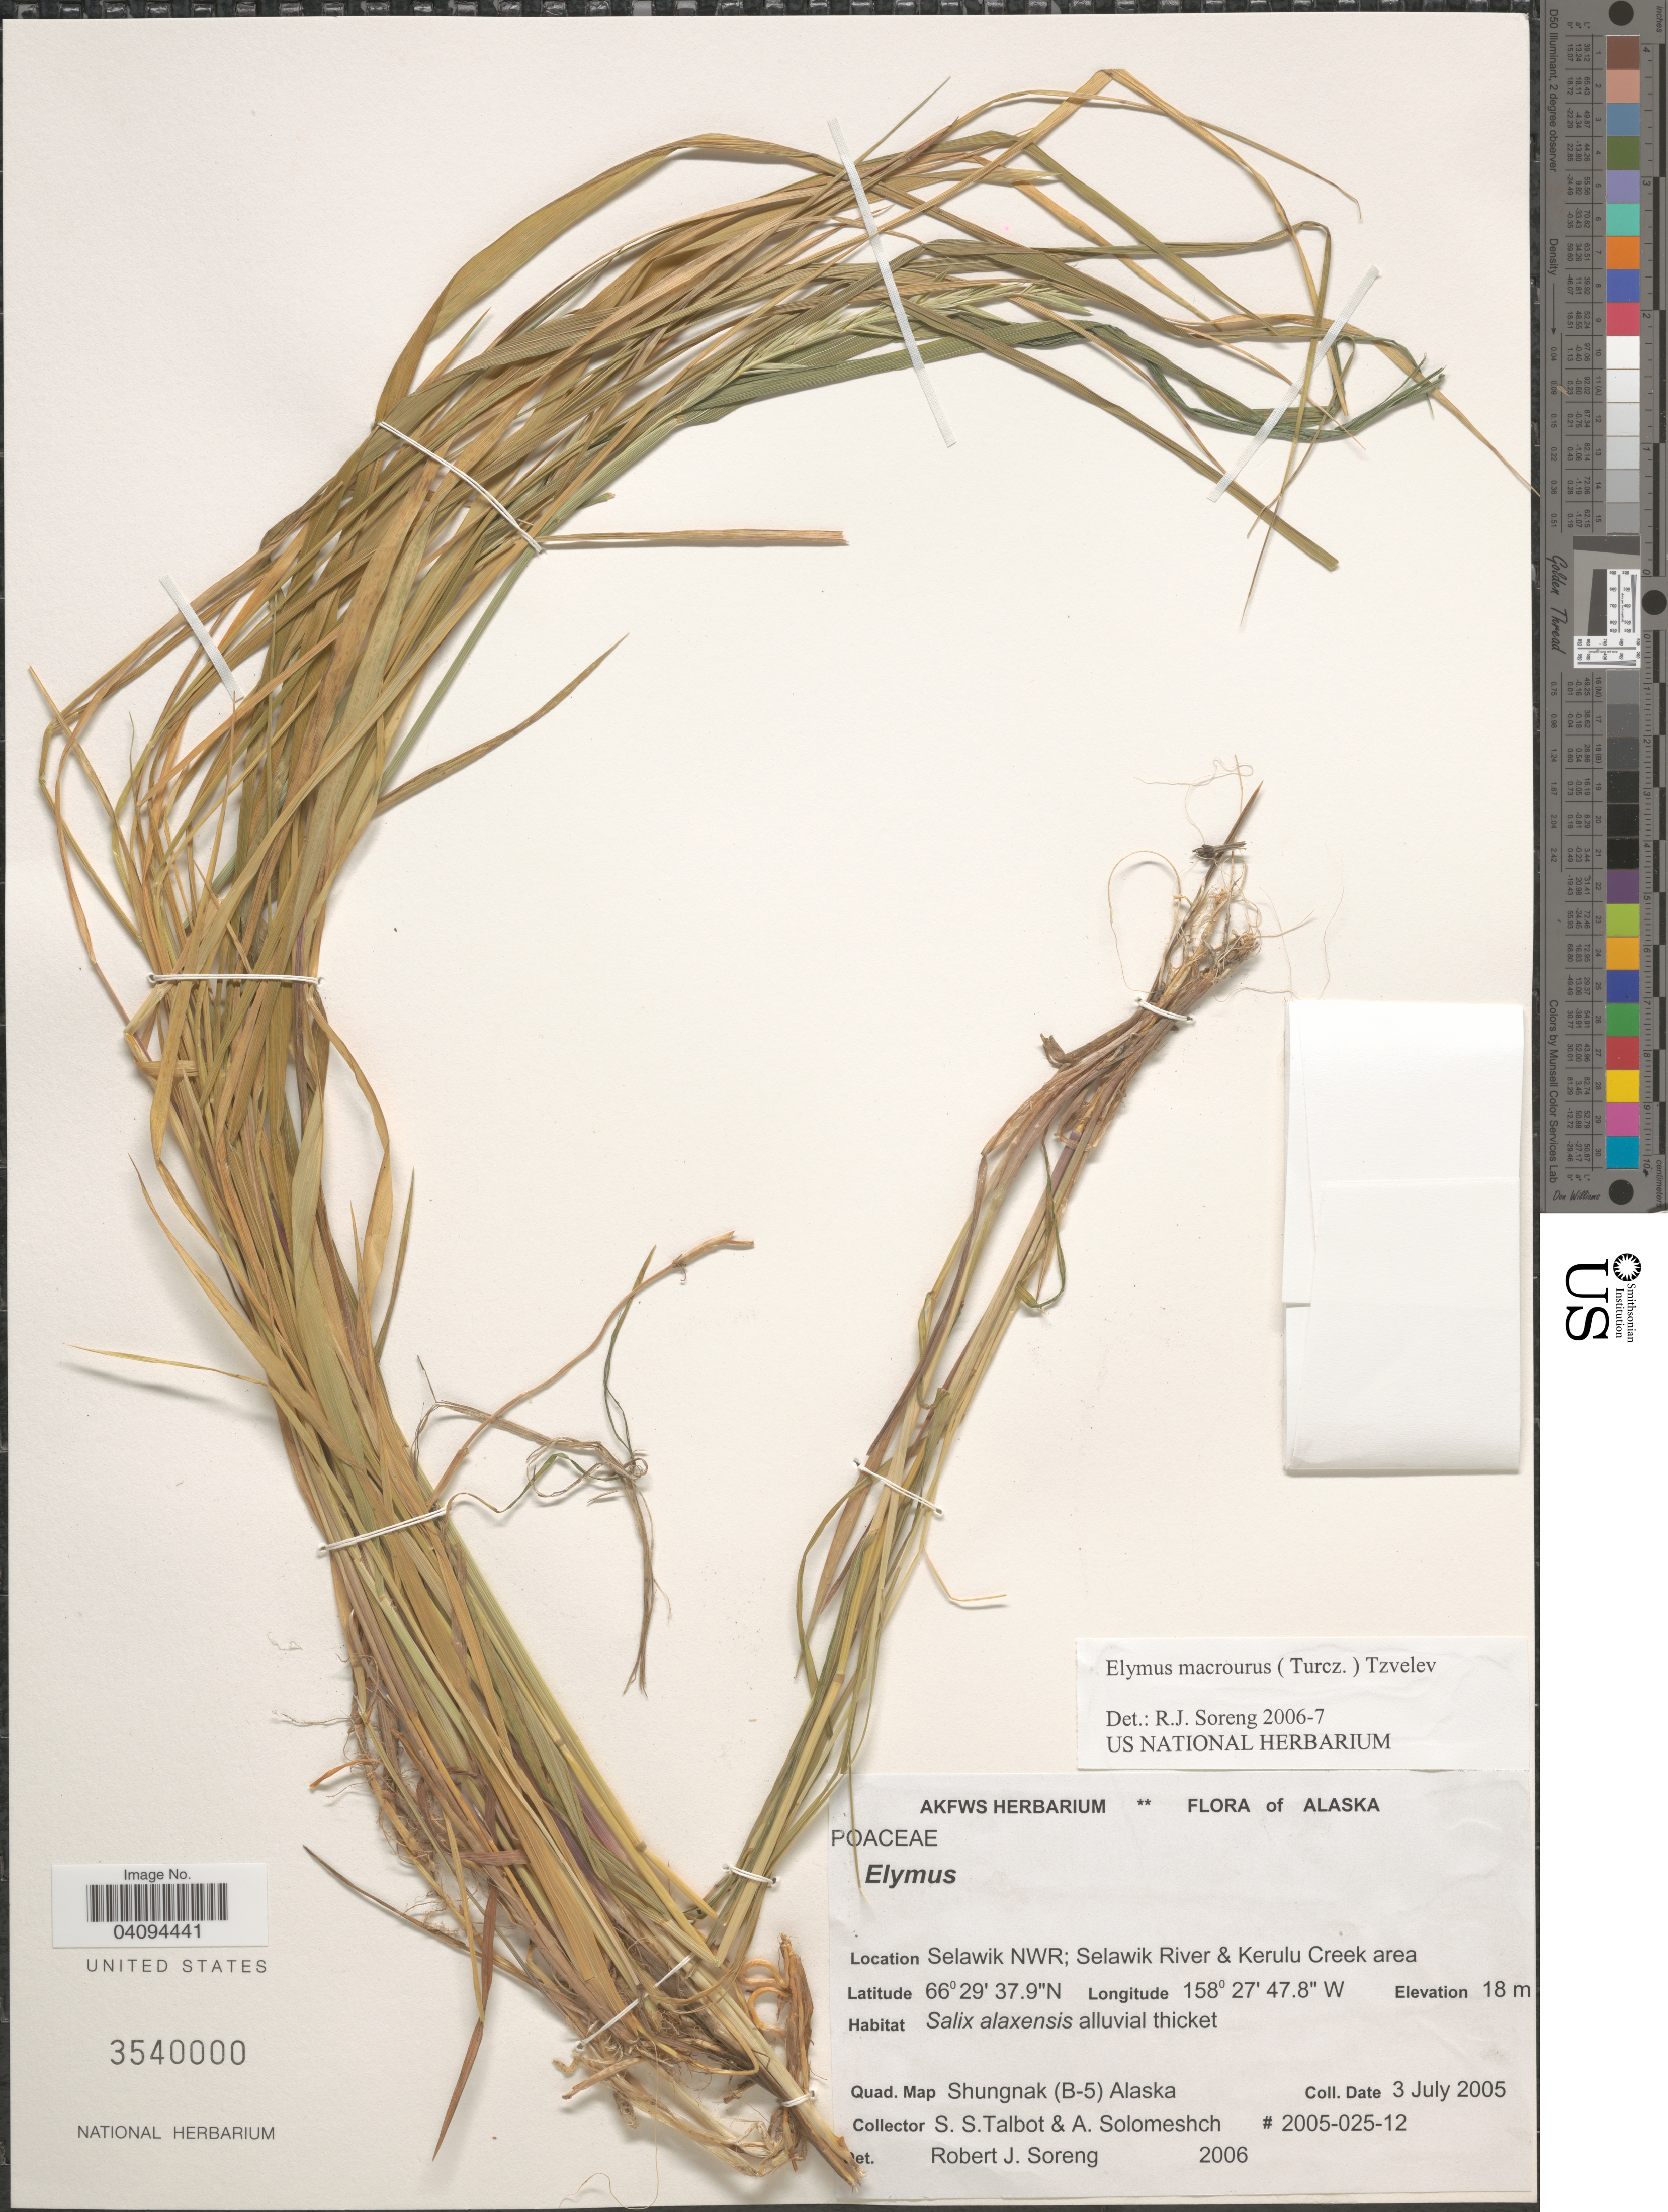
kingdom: Plantae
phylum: Tracheophyta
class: Liliopsida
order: Poales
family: Poaceae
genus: Elymus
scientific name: Elymus macrourus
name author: (Turcz. ex Steud.) Tzvelev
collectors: S. S. Talbot & A. Solomeshch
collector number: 2005-025-12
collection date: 2005-07-03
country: United States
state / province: Alaska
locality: Selawik NWR; Selawik River & Kerulu Creek area. Quad. Map Shungnak (B-5) Alaska.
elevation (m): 18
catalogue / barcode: US 3540000